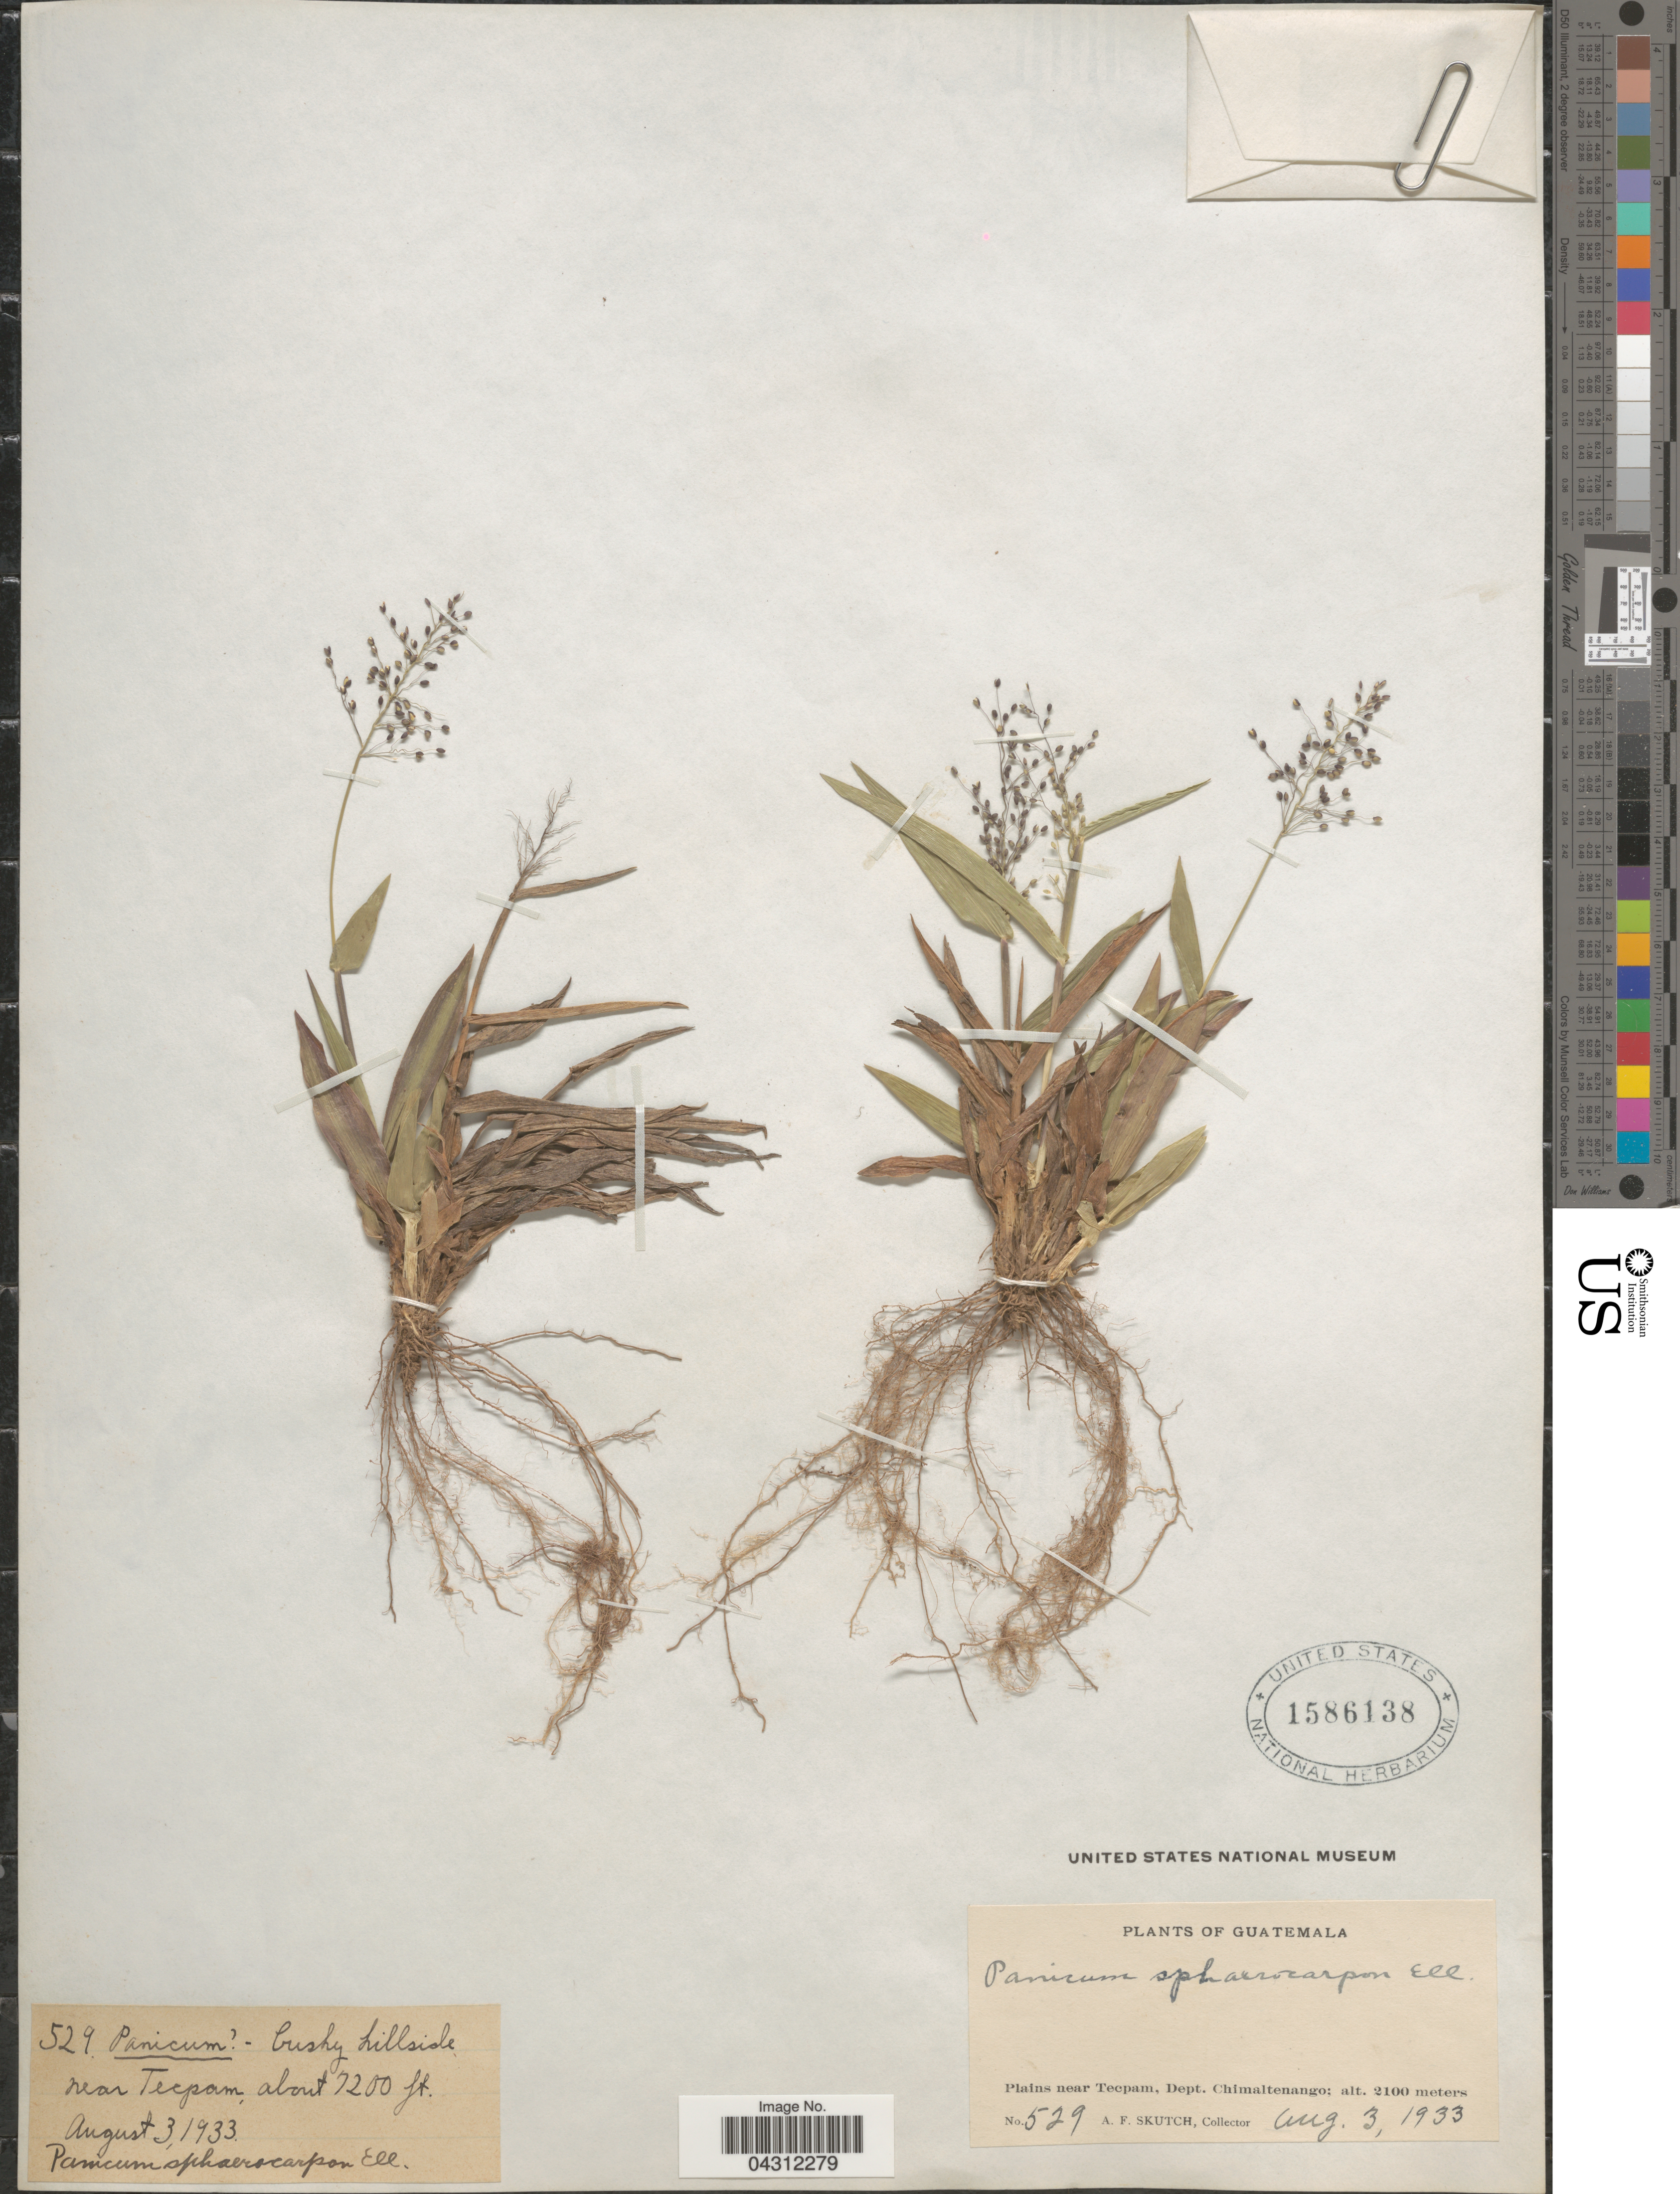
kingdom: Plantae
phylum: Tracheophyta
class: Liliopsida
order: Poales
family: Poaceae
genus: Dichanthelium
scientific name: Dichanthelium sphaerocarpon var. sphaerocarpon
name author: (Elliott) Gould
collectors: A. F. Skutch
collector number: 529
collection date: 1933-08-03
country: Guatemala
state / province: Chimaltenango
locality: Plains near teepam, Dept. Chimaltenango.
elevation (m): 2100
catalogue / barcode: US 1586138